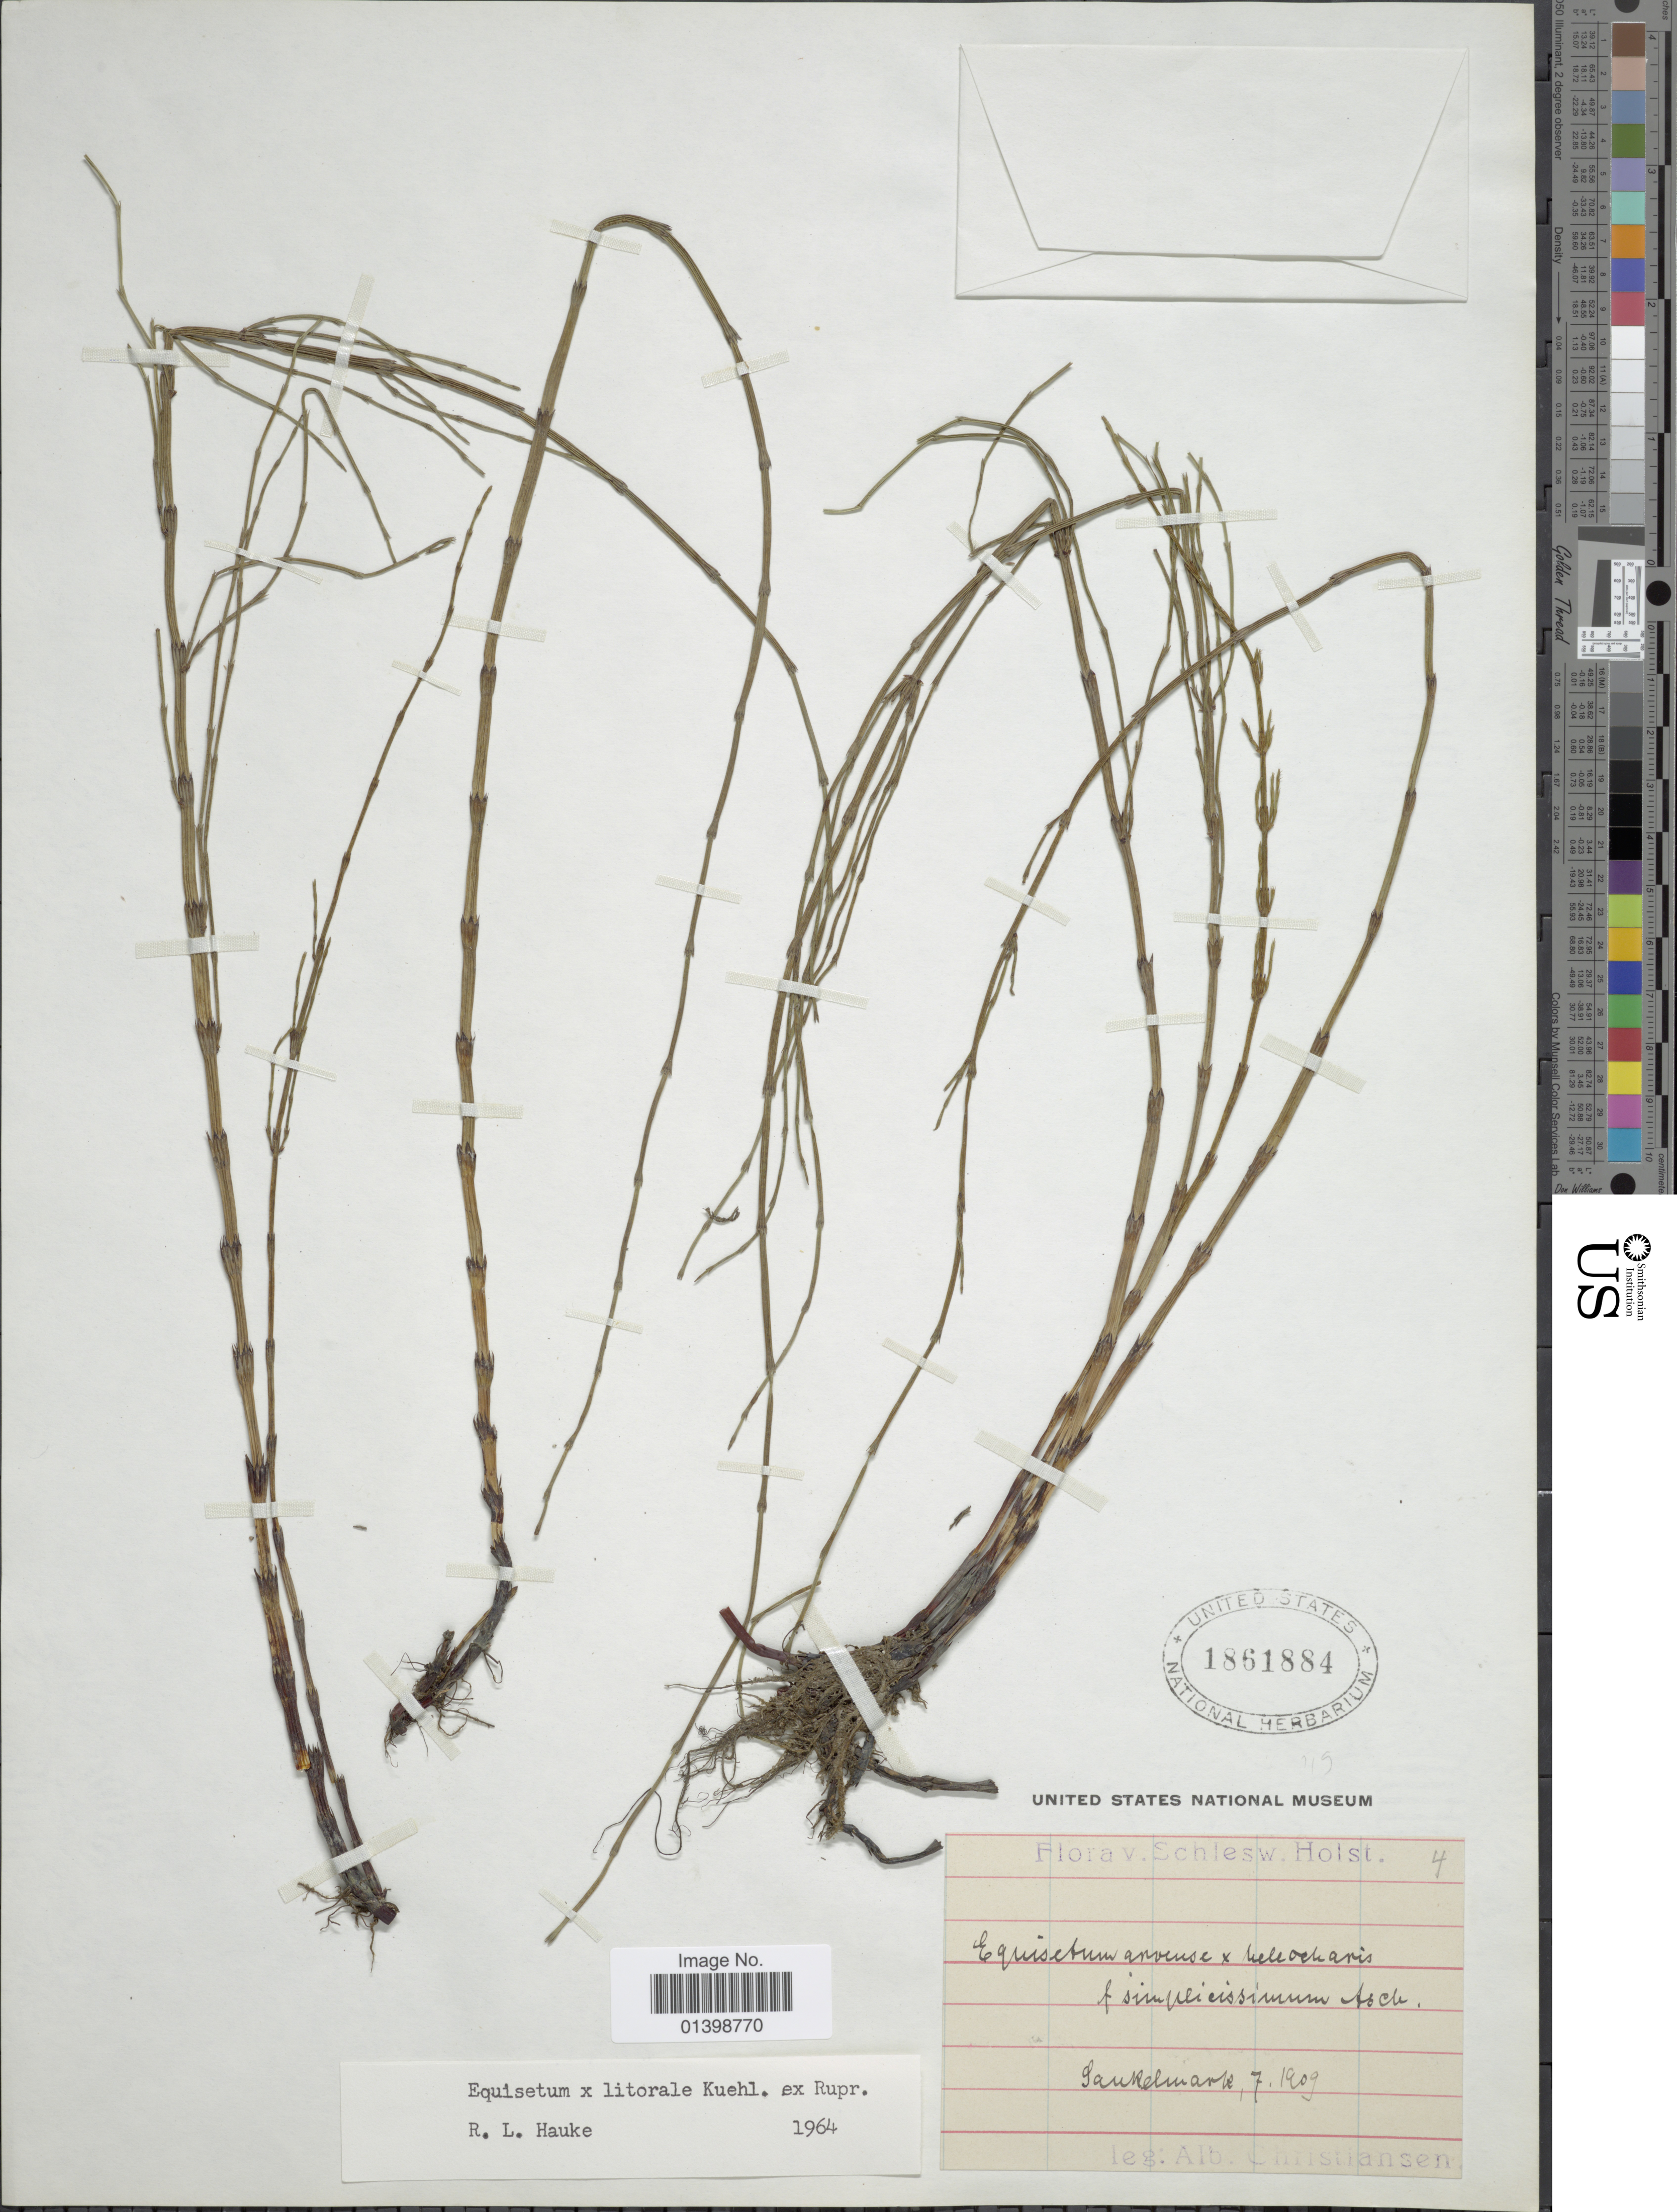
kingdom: Plantae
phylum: Tracheophyta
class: Polypodiopsida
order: Equisetales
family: Equisetaceae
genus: Equisetum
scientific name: Equisetum x litorale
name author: Kuhlw.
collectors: A. Christiansen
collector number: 4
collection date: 1909-07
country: Germany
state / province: Schleswig-Holstein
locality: Saukelmark [interpreted]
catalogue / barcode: US 1861884